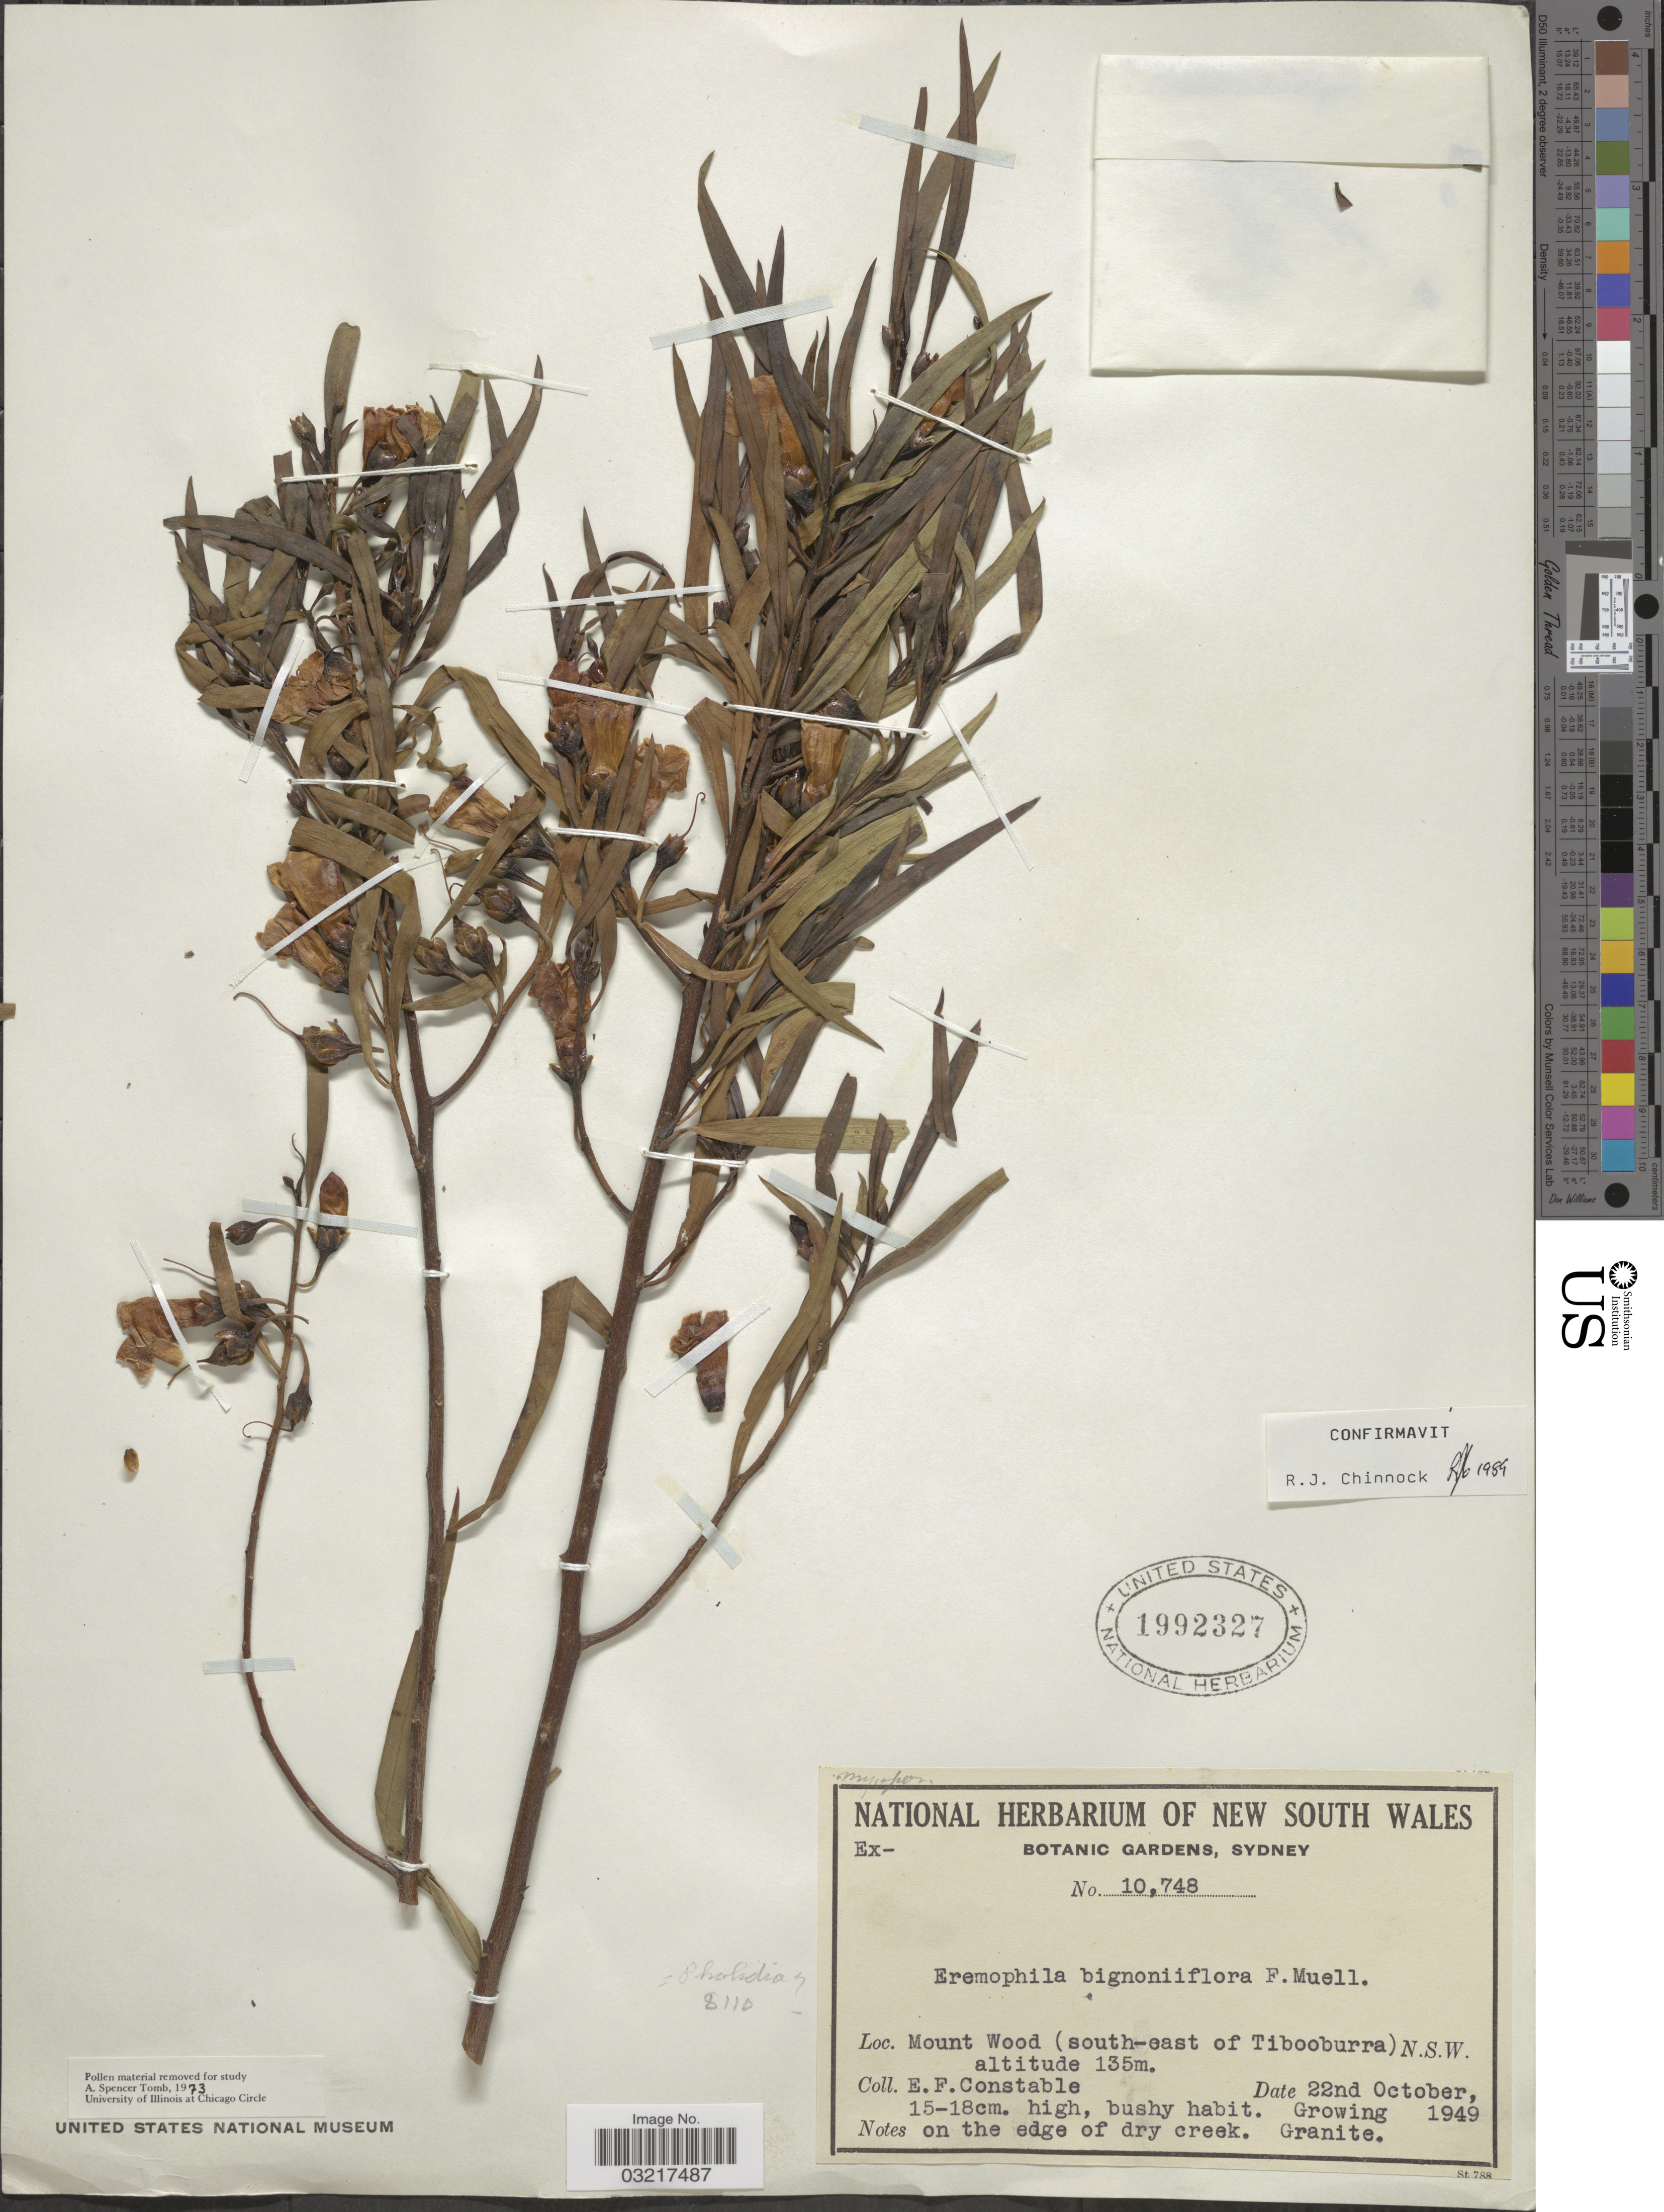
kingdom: Plantae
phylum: Tracheophyta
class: Magnoliopsida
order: Lamiales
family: Scrophulariaceae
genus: Eremophila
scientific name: Eremophila bignoniflora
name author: (Benth.) F. Muell.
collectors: E. F. Constable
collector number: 10748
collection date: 1949-10-22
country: Australia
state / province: New South Wales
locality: Mount Wood (south-east of Tibooburra).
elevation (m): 135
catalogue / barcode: US 1992327